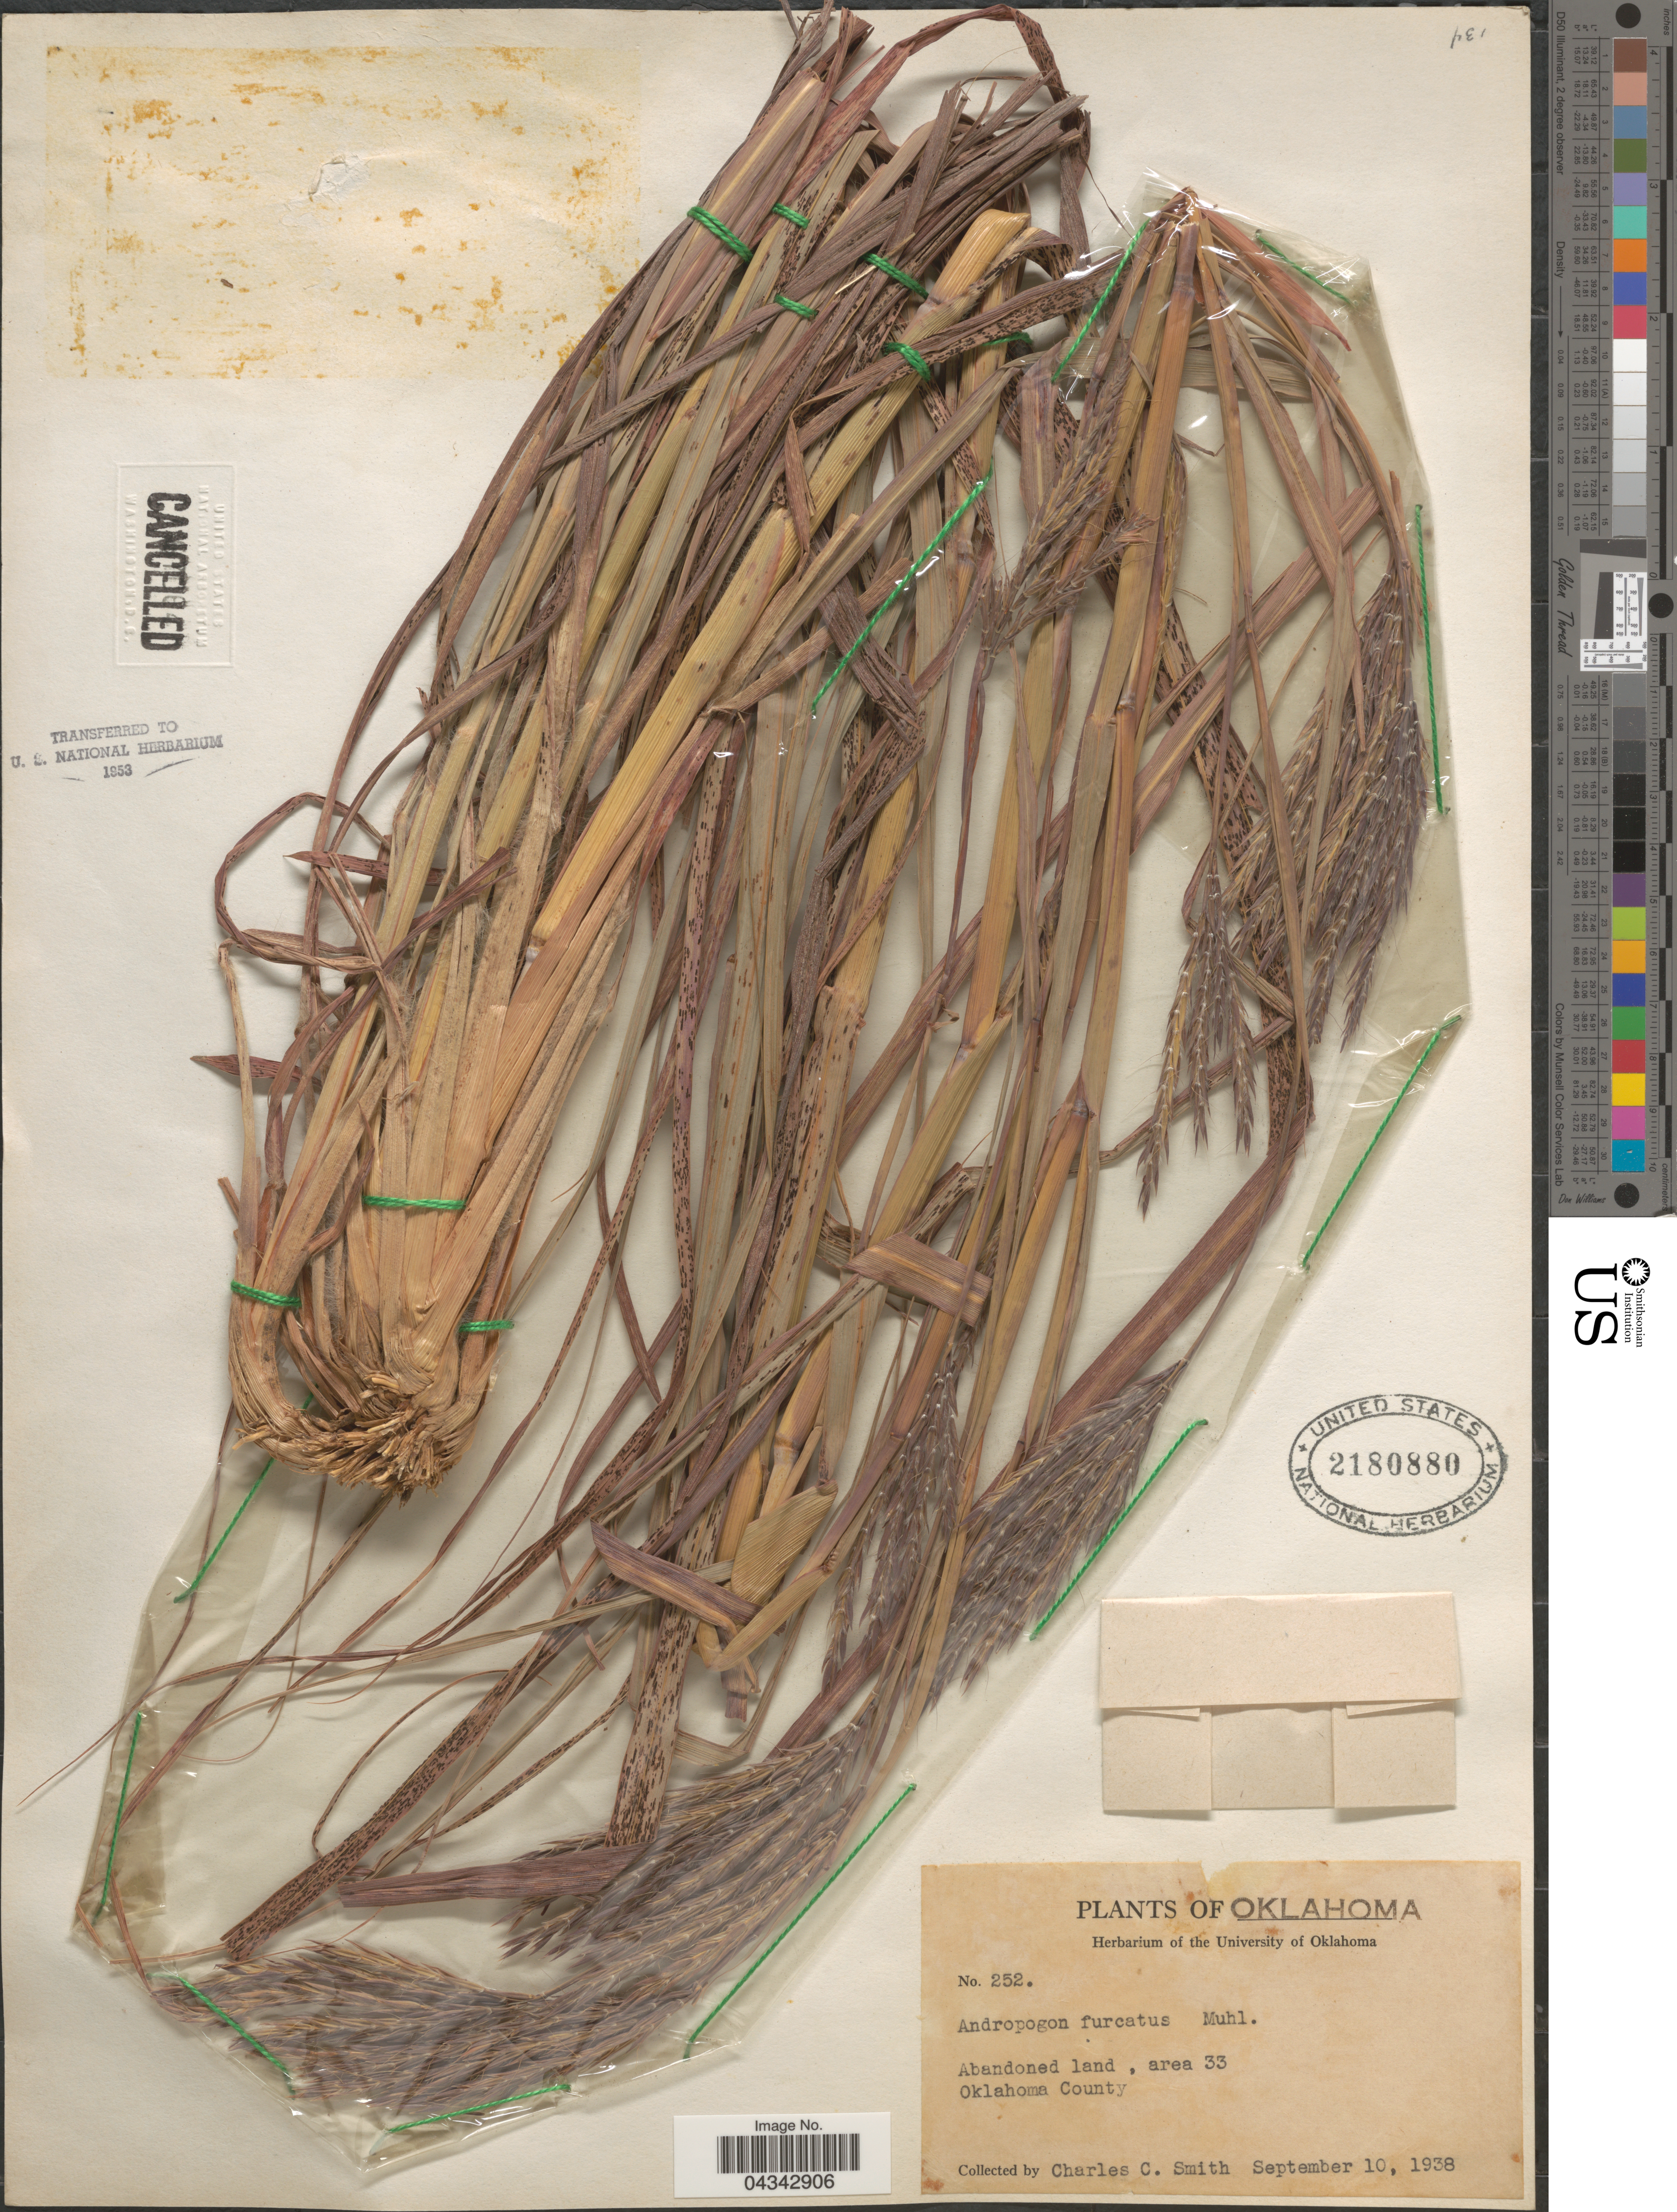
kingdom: Plantae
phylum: Tracheophyta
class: Liliopsida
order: Poales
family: Poaceae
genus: Andropogon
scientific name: Andropogon gerardii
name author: Vitman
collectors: Ch. C. Smith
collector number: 252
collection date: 1938-09-10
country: United States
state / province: Oklahoma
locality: Abandoned land, area 33. Oklahoma County.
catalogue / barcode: US 2180880